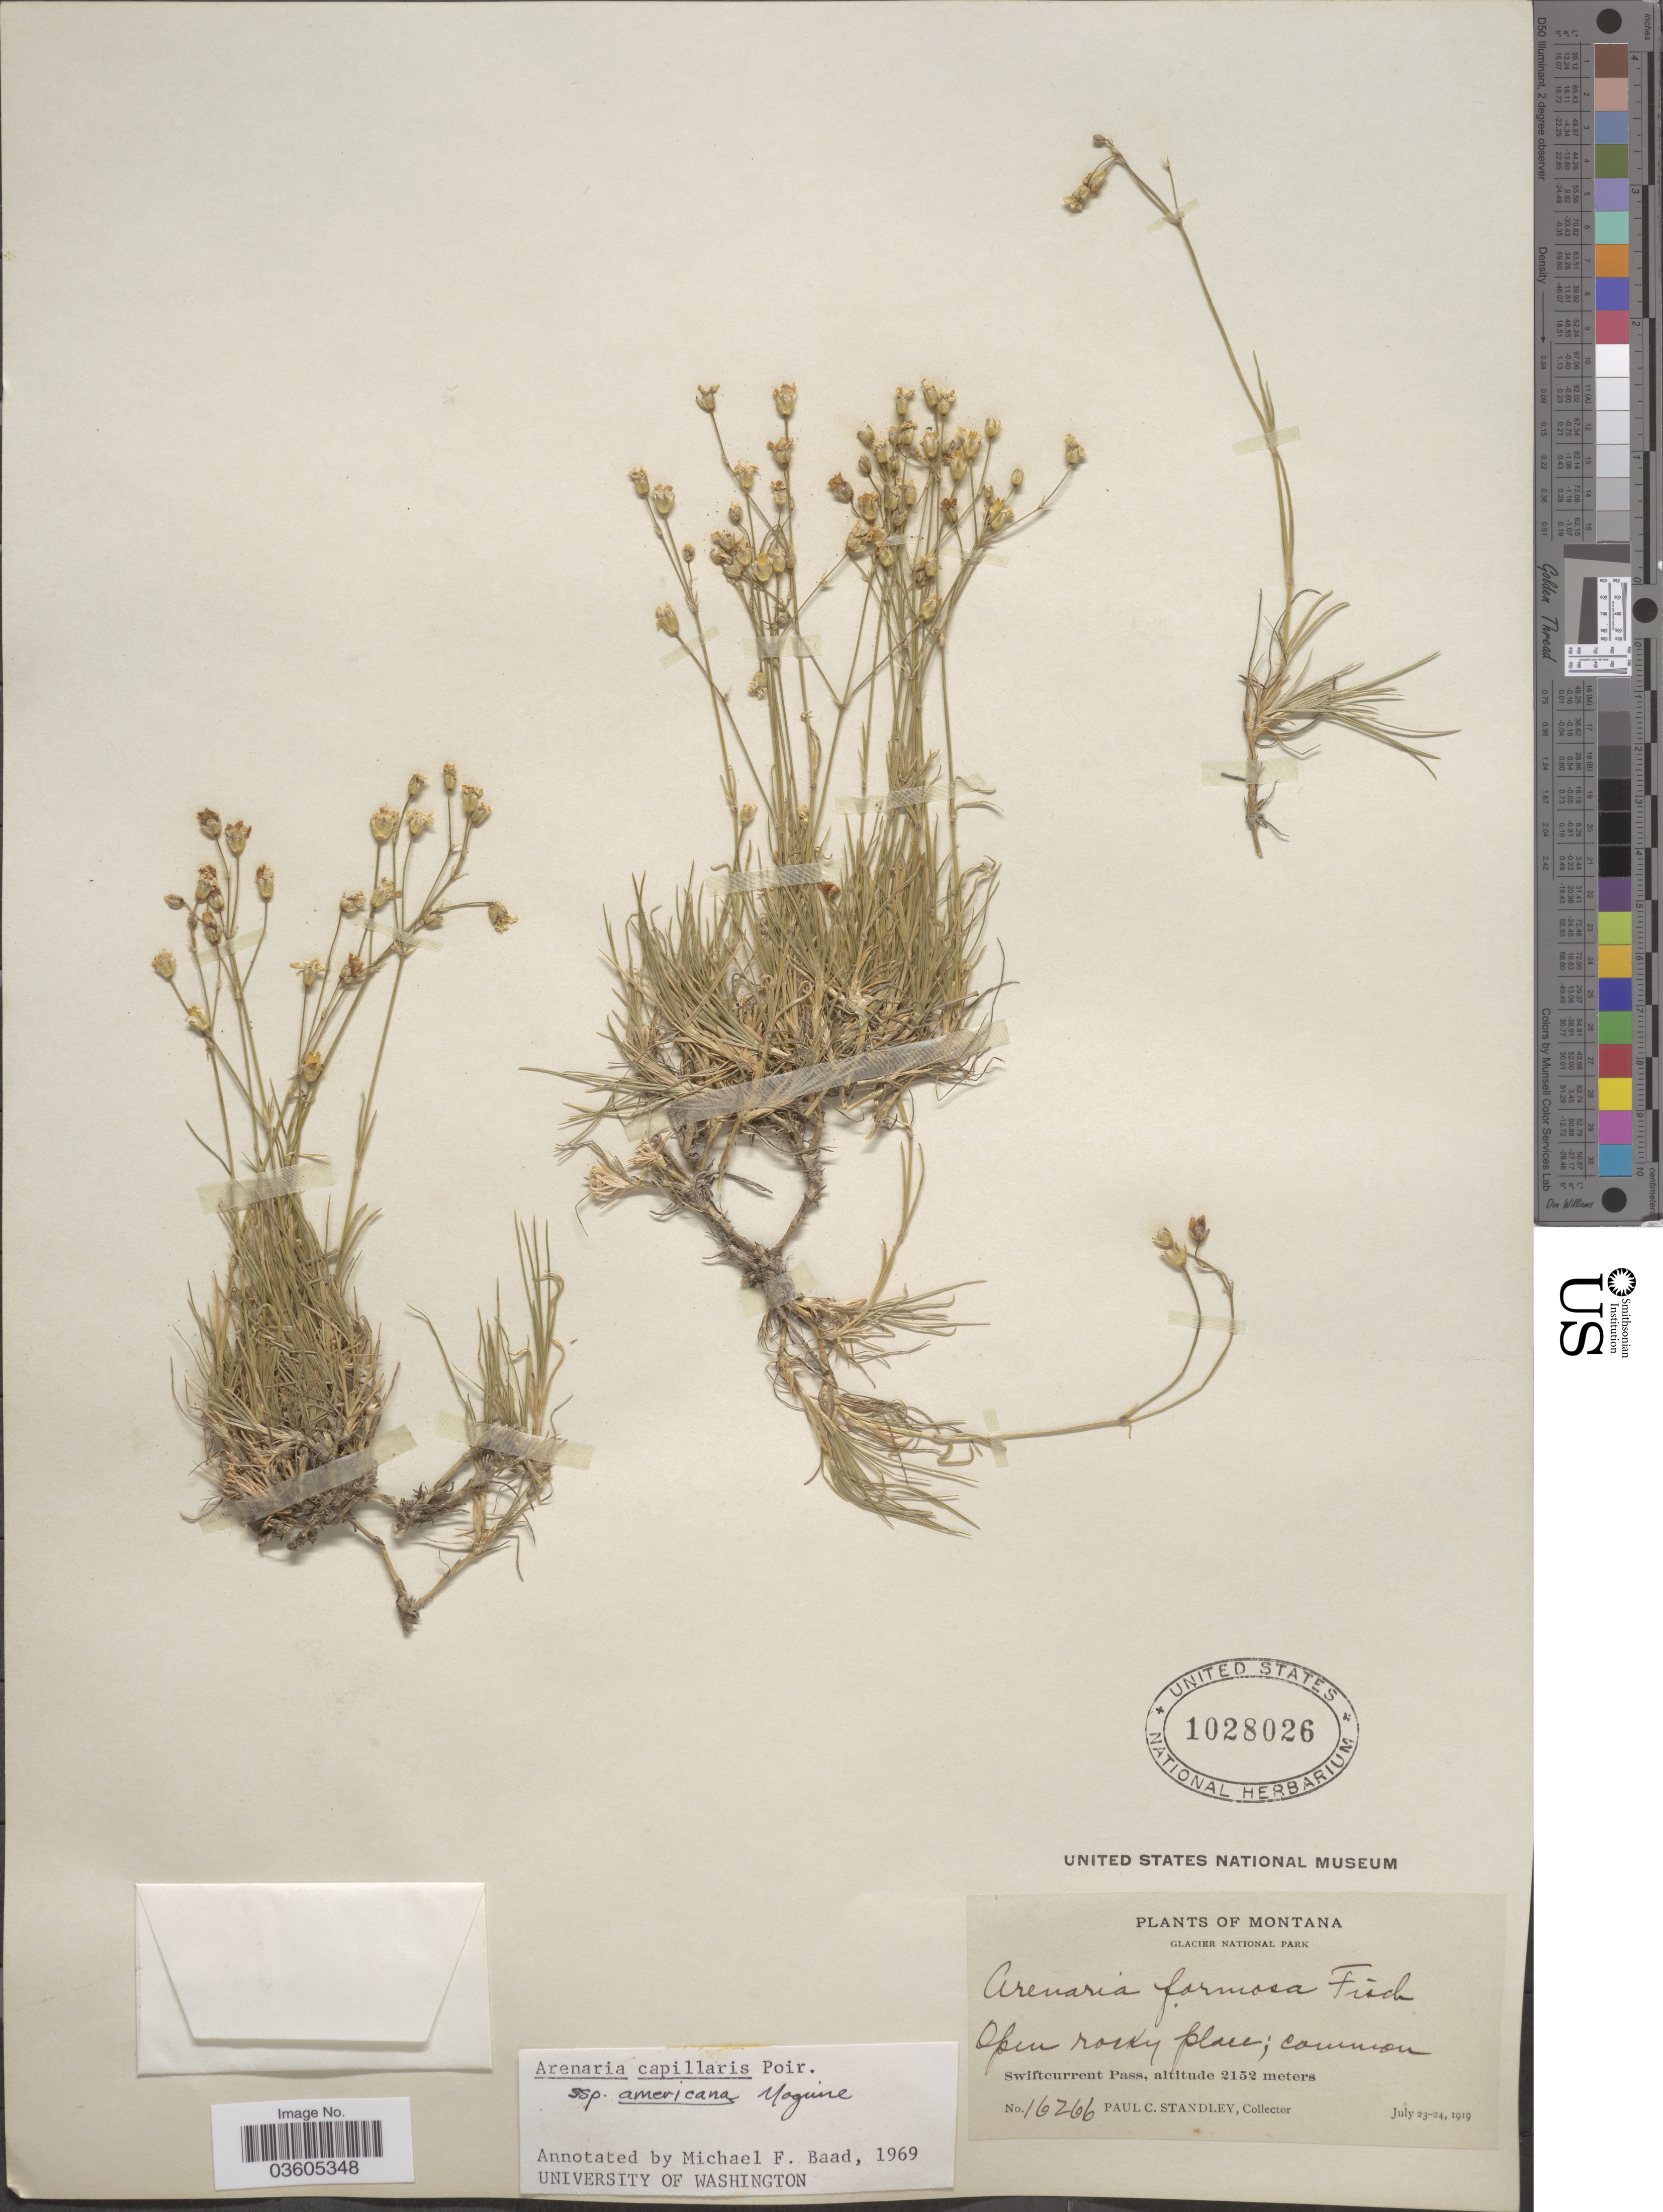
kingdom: Plantae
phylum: Tracheophyta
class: Magnoliopsida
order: Caryophyllales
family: Caryophyllaceae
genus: Eremogone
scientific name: Eremogone capillaris var. americana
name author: (Maguire) R.L. Hartm. & Rabeler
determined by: U.S. National Herbarium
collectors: P. C. Standley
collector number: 16266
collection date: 1919-07-23/1919-07-24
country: United States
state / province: Montana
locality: Glacier National Park. Swiftcurrent Pass.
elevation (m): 2152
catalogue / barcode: US 1028026